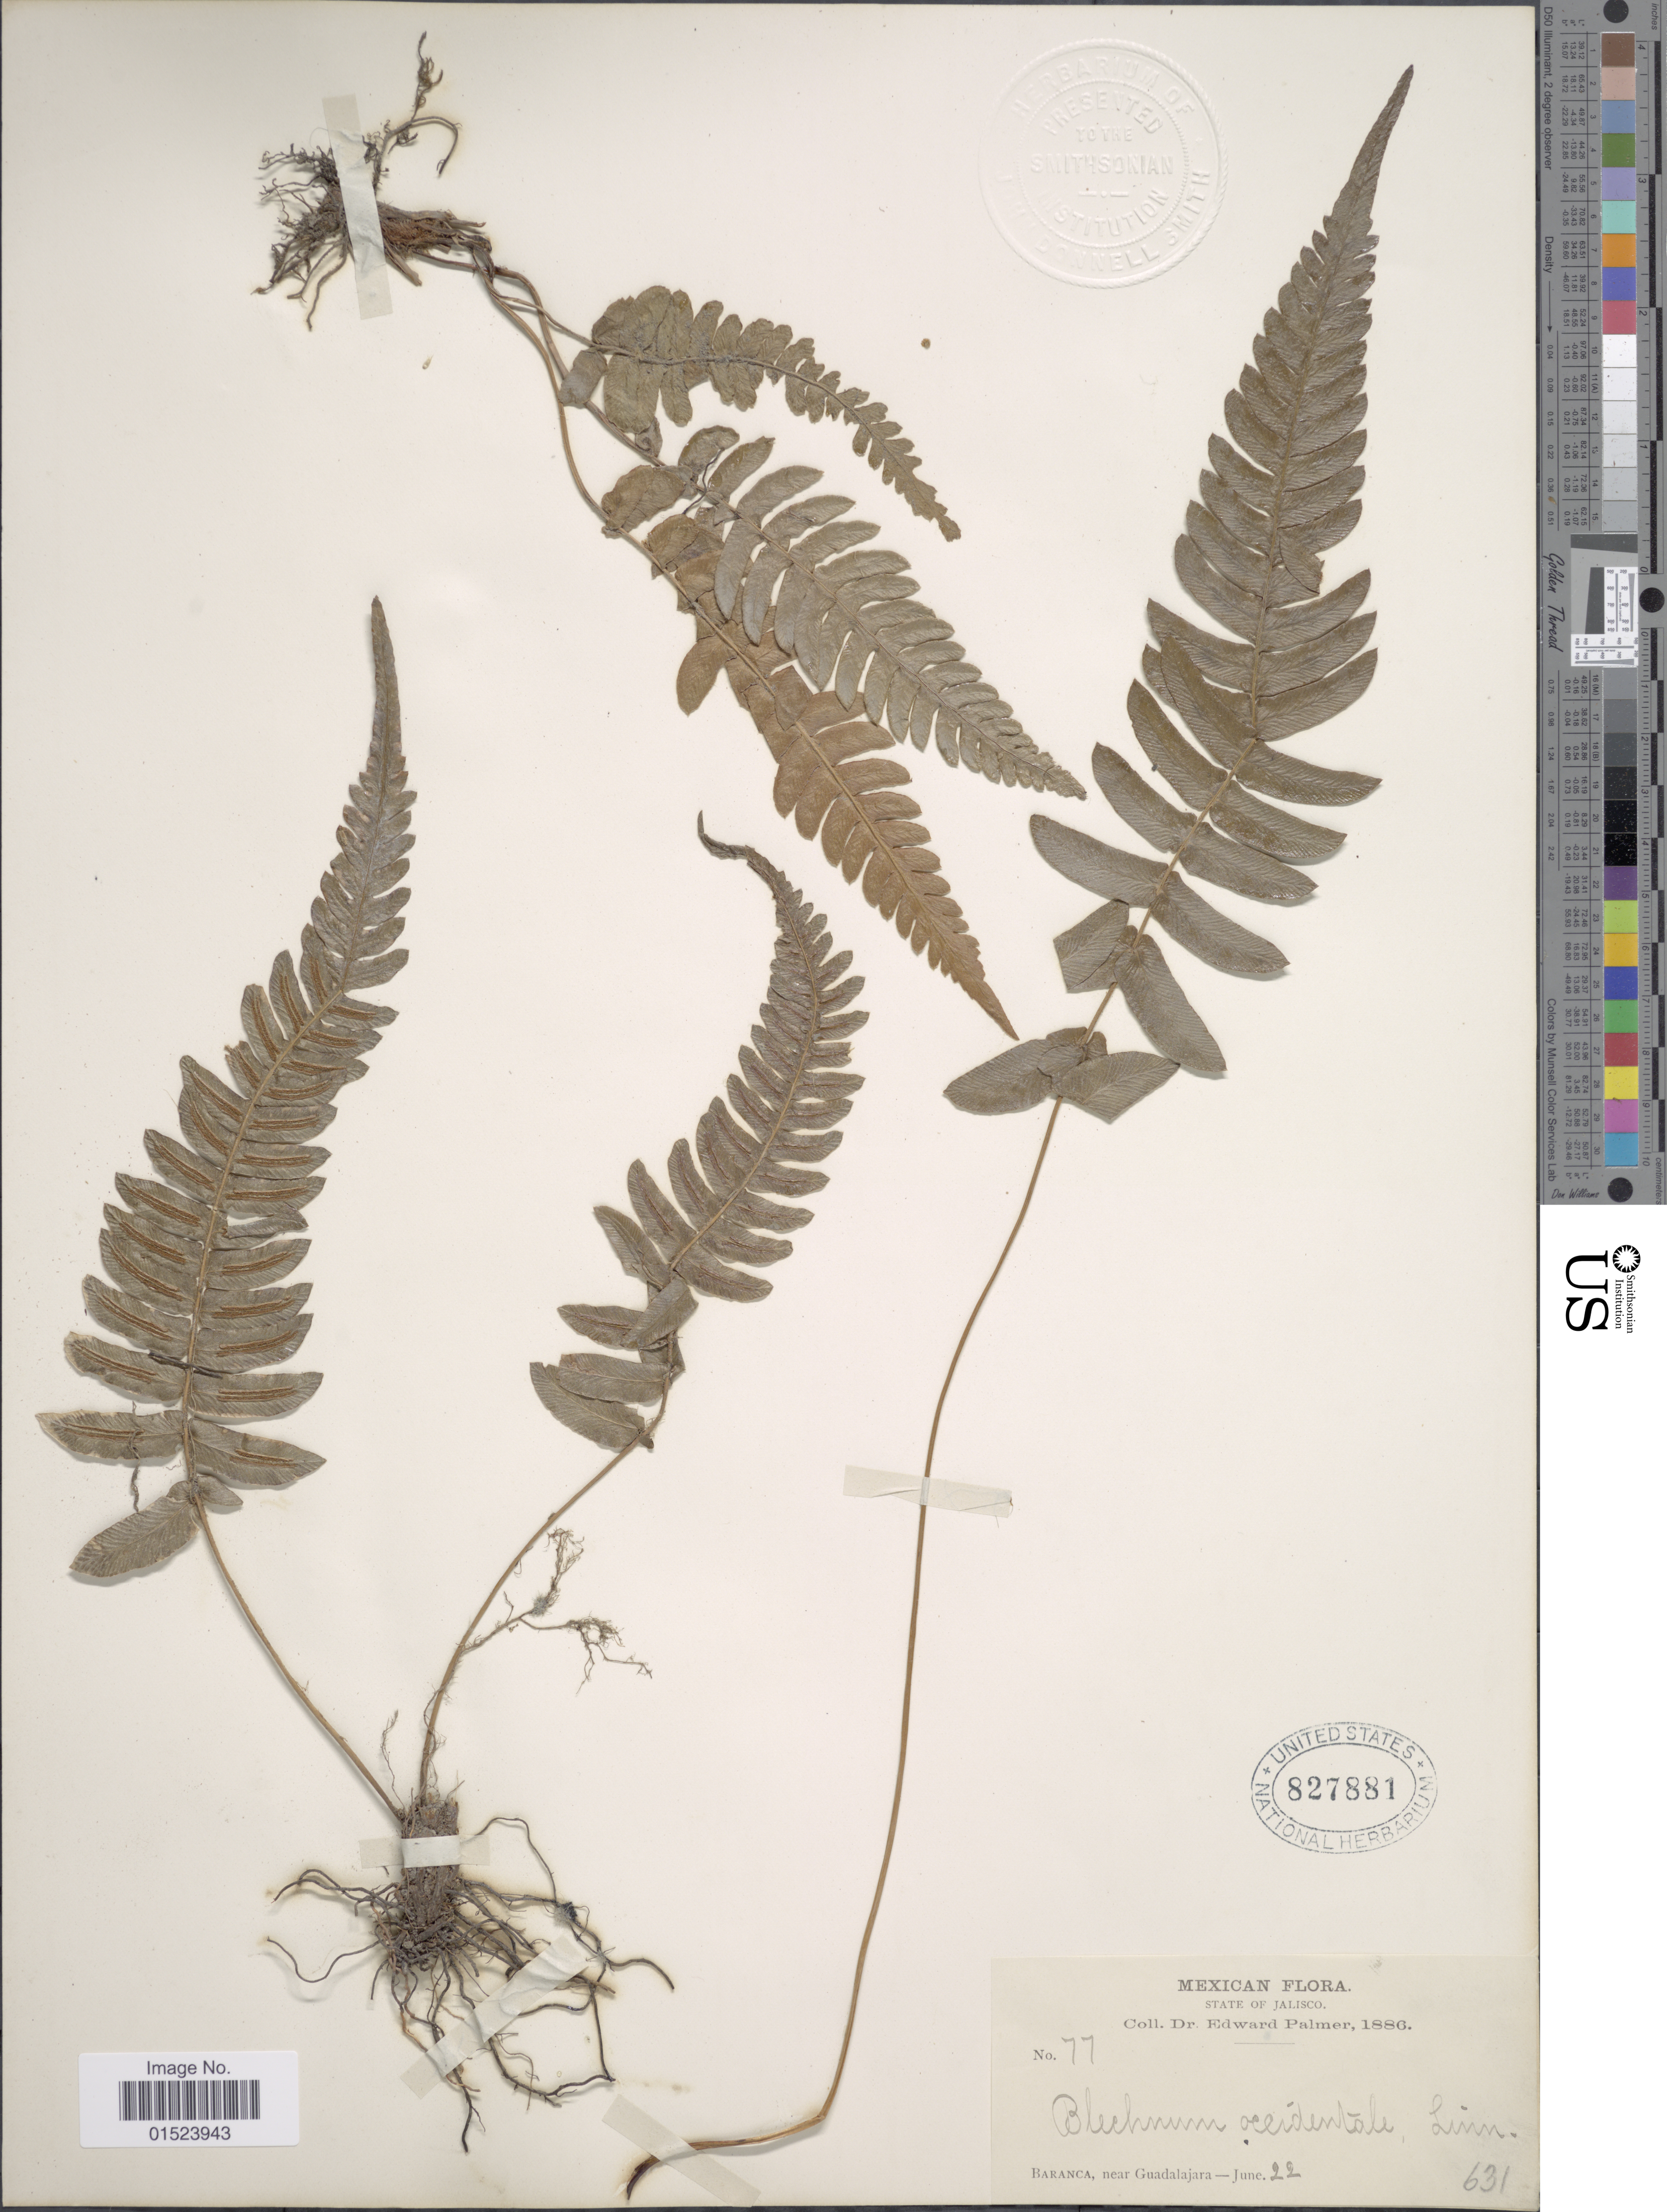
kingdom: Plantae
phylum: Tracheophyta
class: Polypodiopsida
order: Polypodiales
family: Blechnaceae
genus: Blechnum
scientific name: Blechnum glandulosum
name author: Link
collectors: E. Palmer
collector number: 77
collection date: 1886-06-22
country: Mexico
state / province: Jalisco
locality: Baranca, near Guadalajara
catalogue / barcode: US 827881